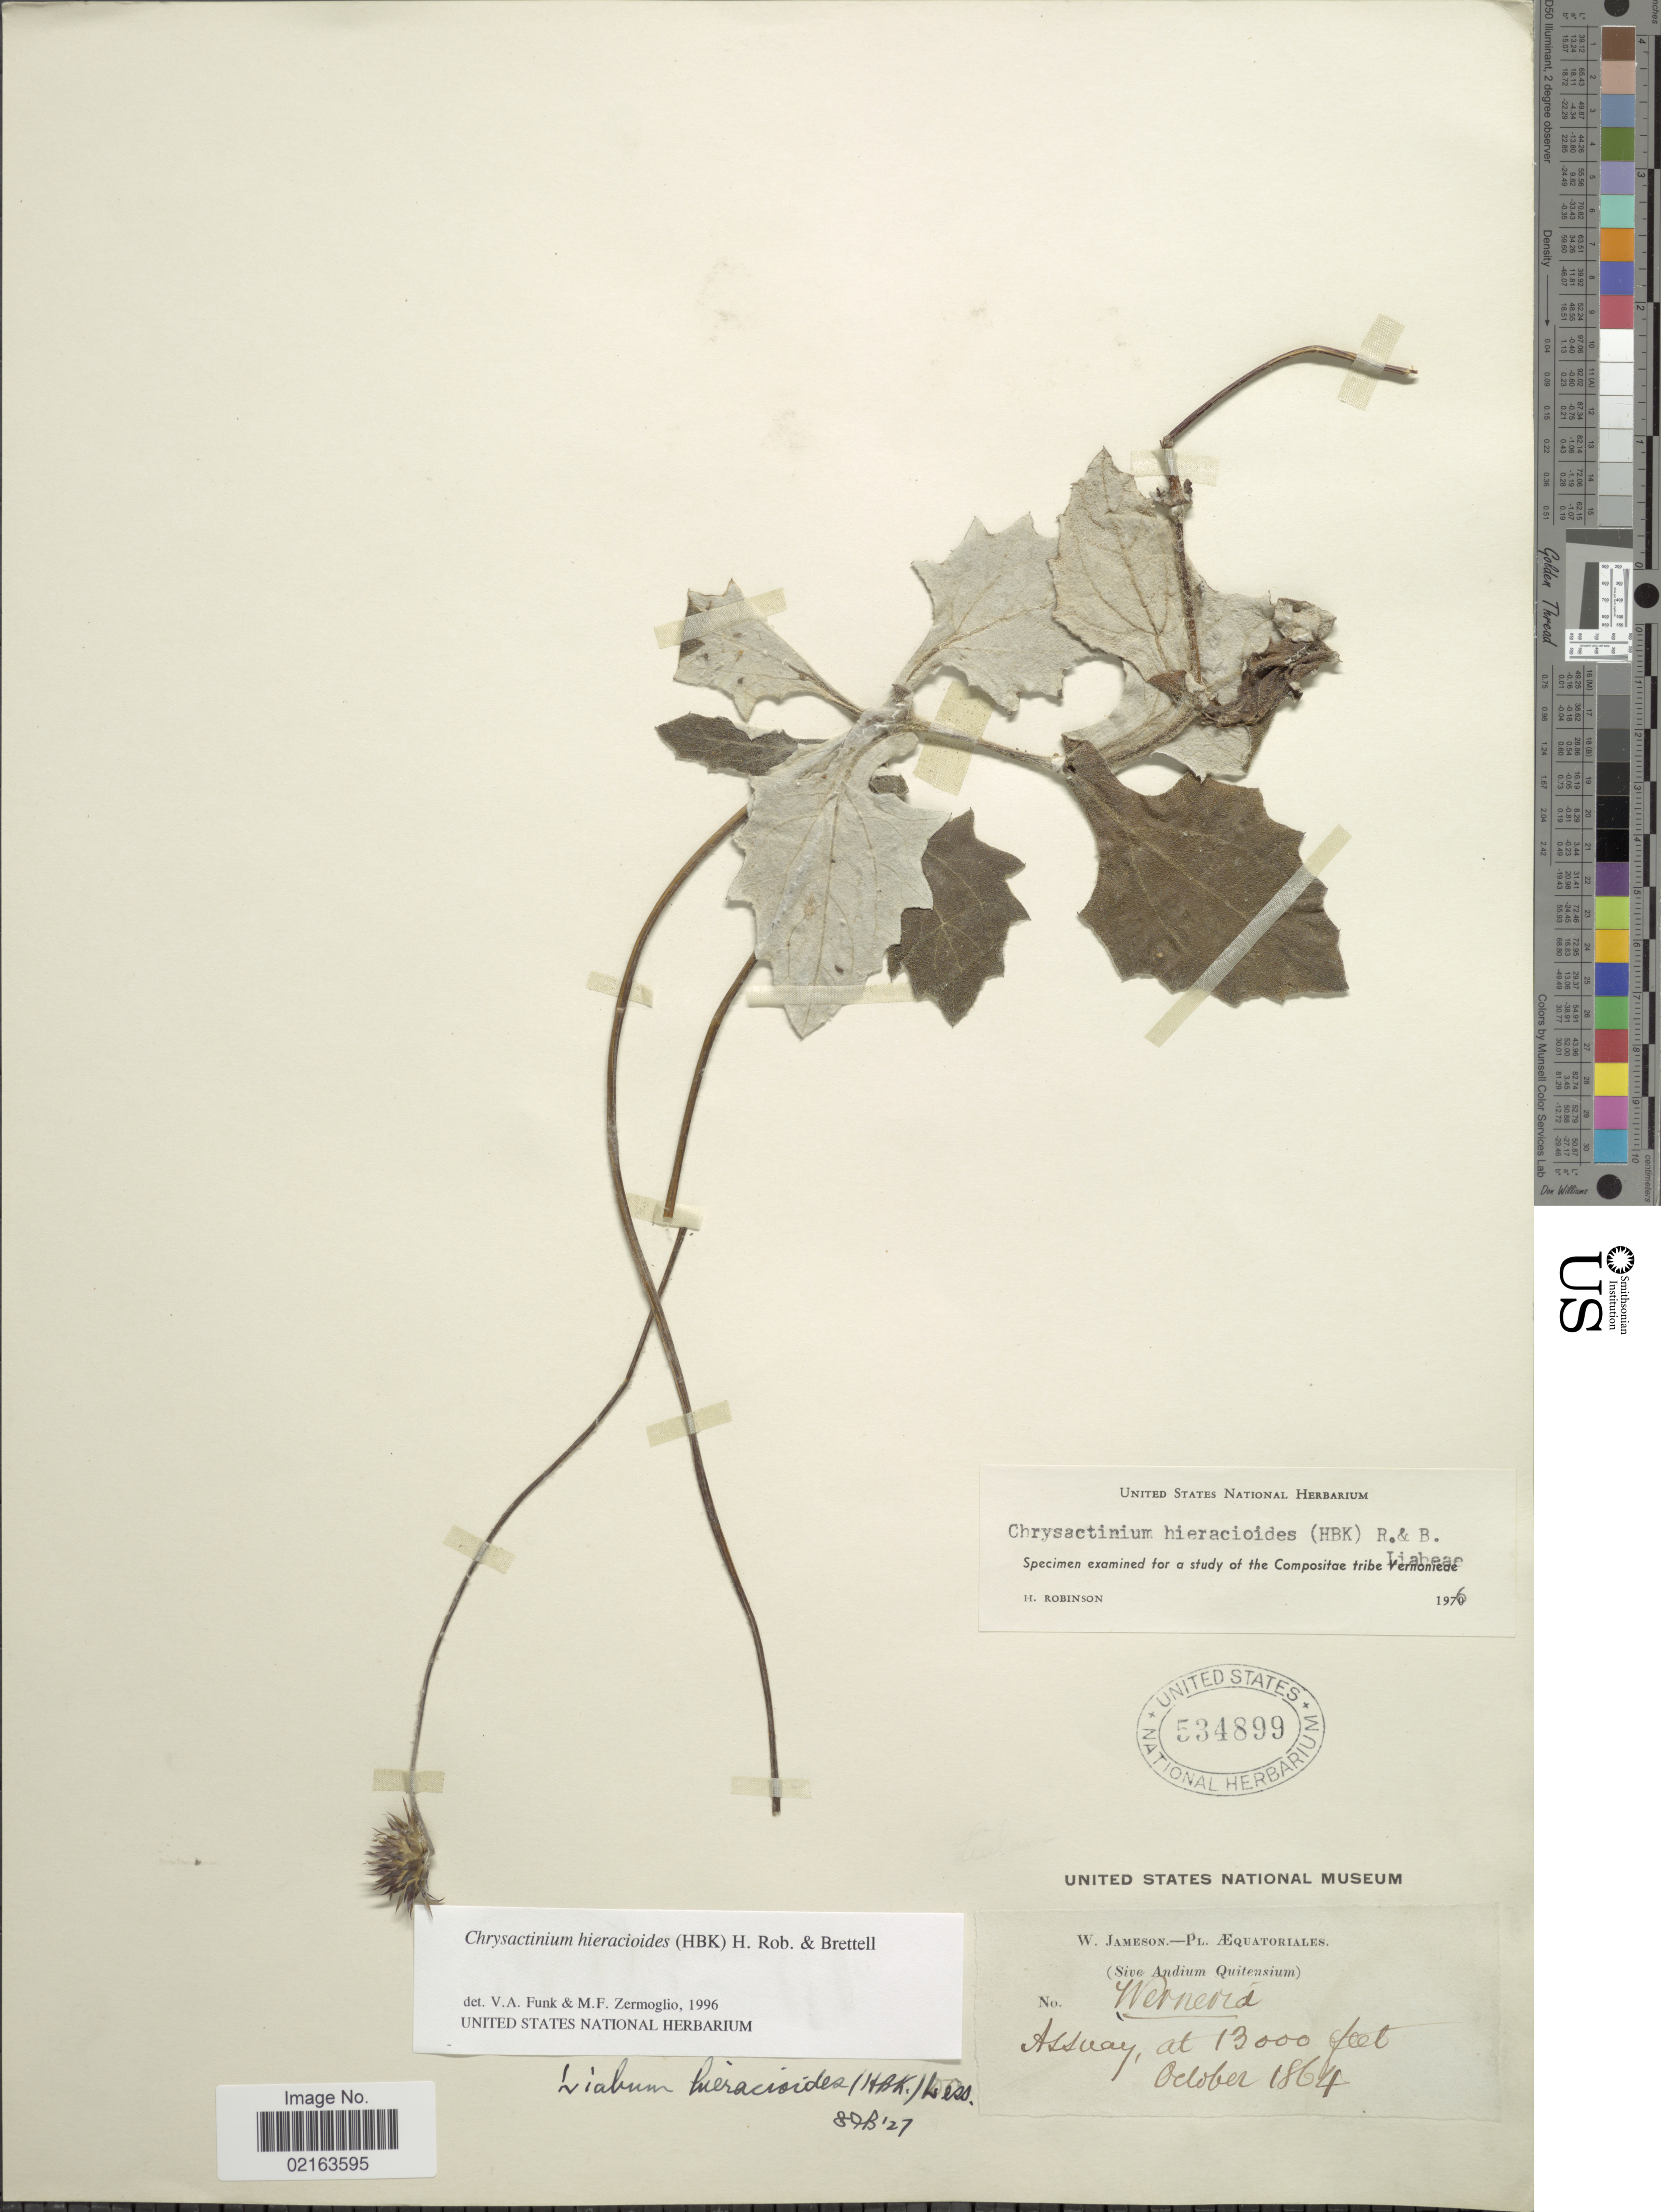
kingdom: Plantae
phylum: Tracheophyta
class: Magnoliopsida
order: Asterales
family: Asteraceae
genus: Chrysactinium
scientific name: Chrysactinium hieracioides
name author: (Kunth) H. Rob. & Brettell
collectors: W. Jameson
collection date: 1864-10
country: Ecuador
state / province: Azuay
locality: Assuay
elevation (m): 3962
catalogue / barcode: US 534899